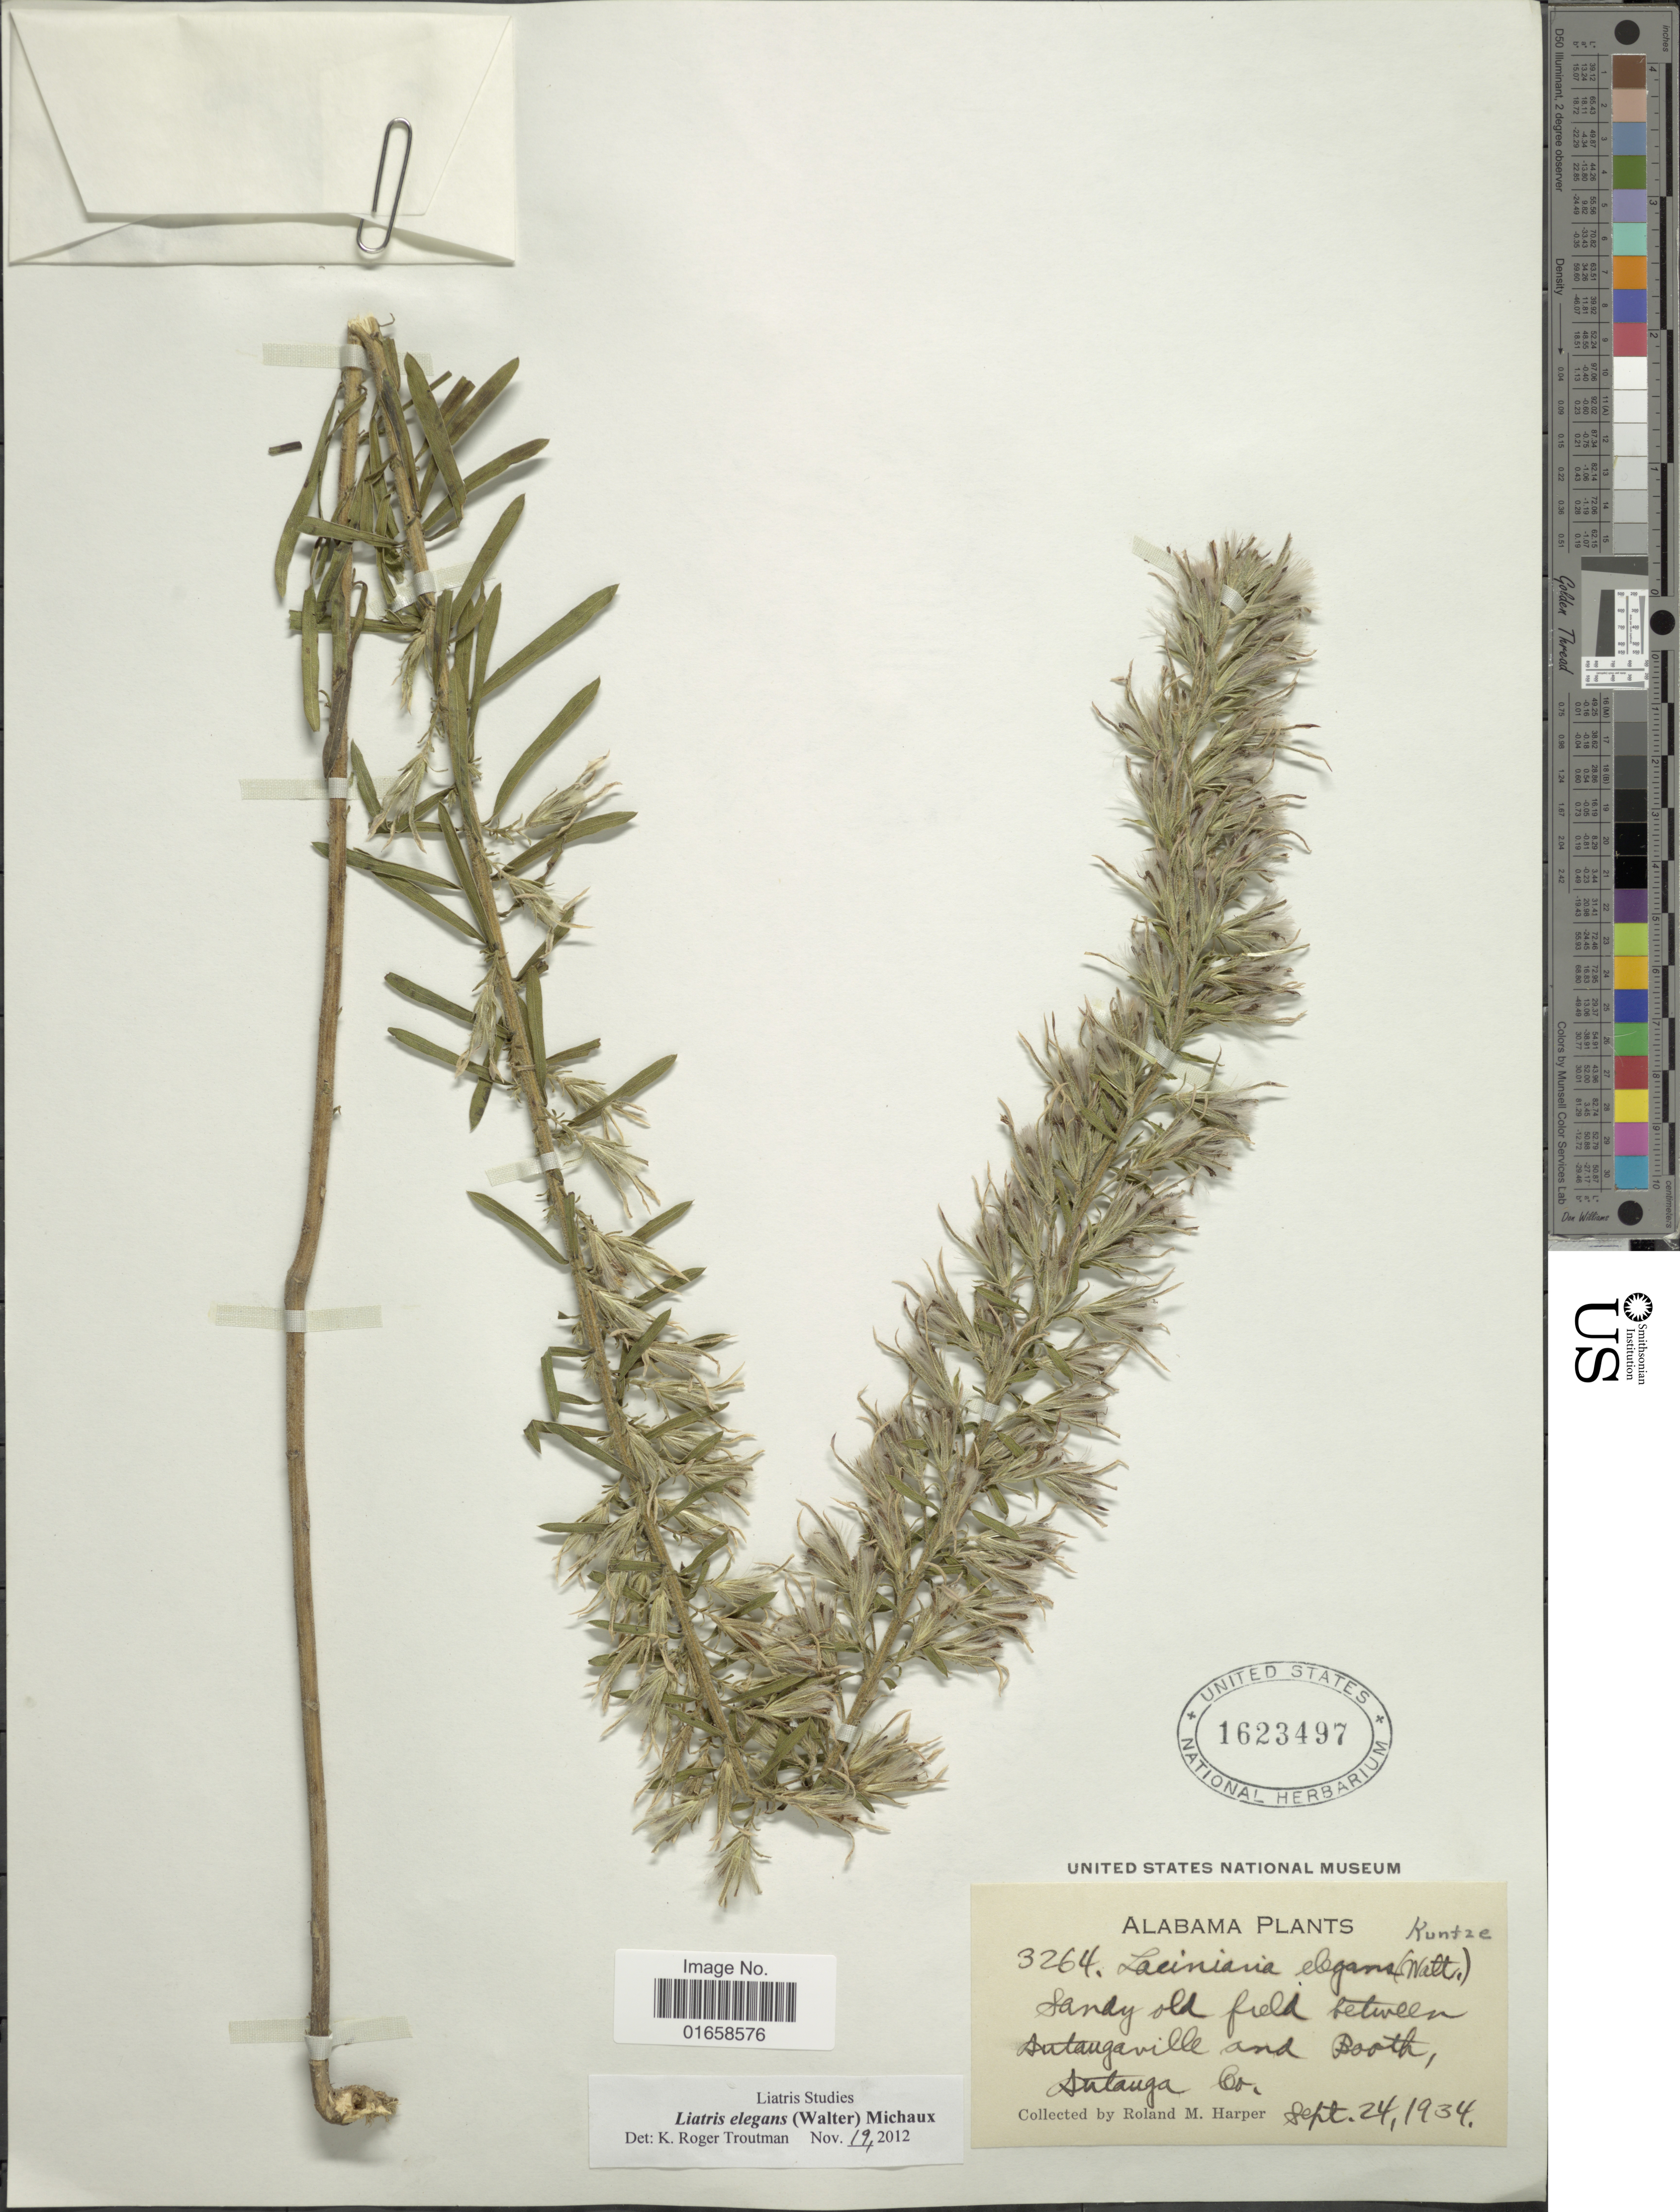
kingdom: Plantae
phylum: Tracheophyta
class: Magnoliopsida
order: Asterales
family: Asteraceae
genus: Liatris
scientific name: Liatris elegans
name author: (Walter) Michx.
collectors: R. M. Harper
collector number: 3264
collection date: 1934-09-24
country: United States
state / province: Alabama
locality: Sandy old field between Sutaugaville and Booth, Autauga Co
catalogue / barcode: US 1623497